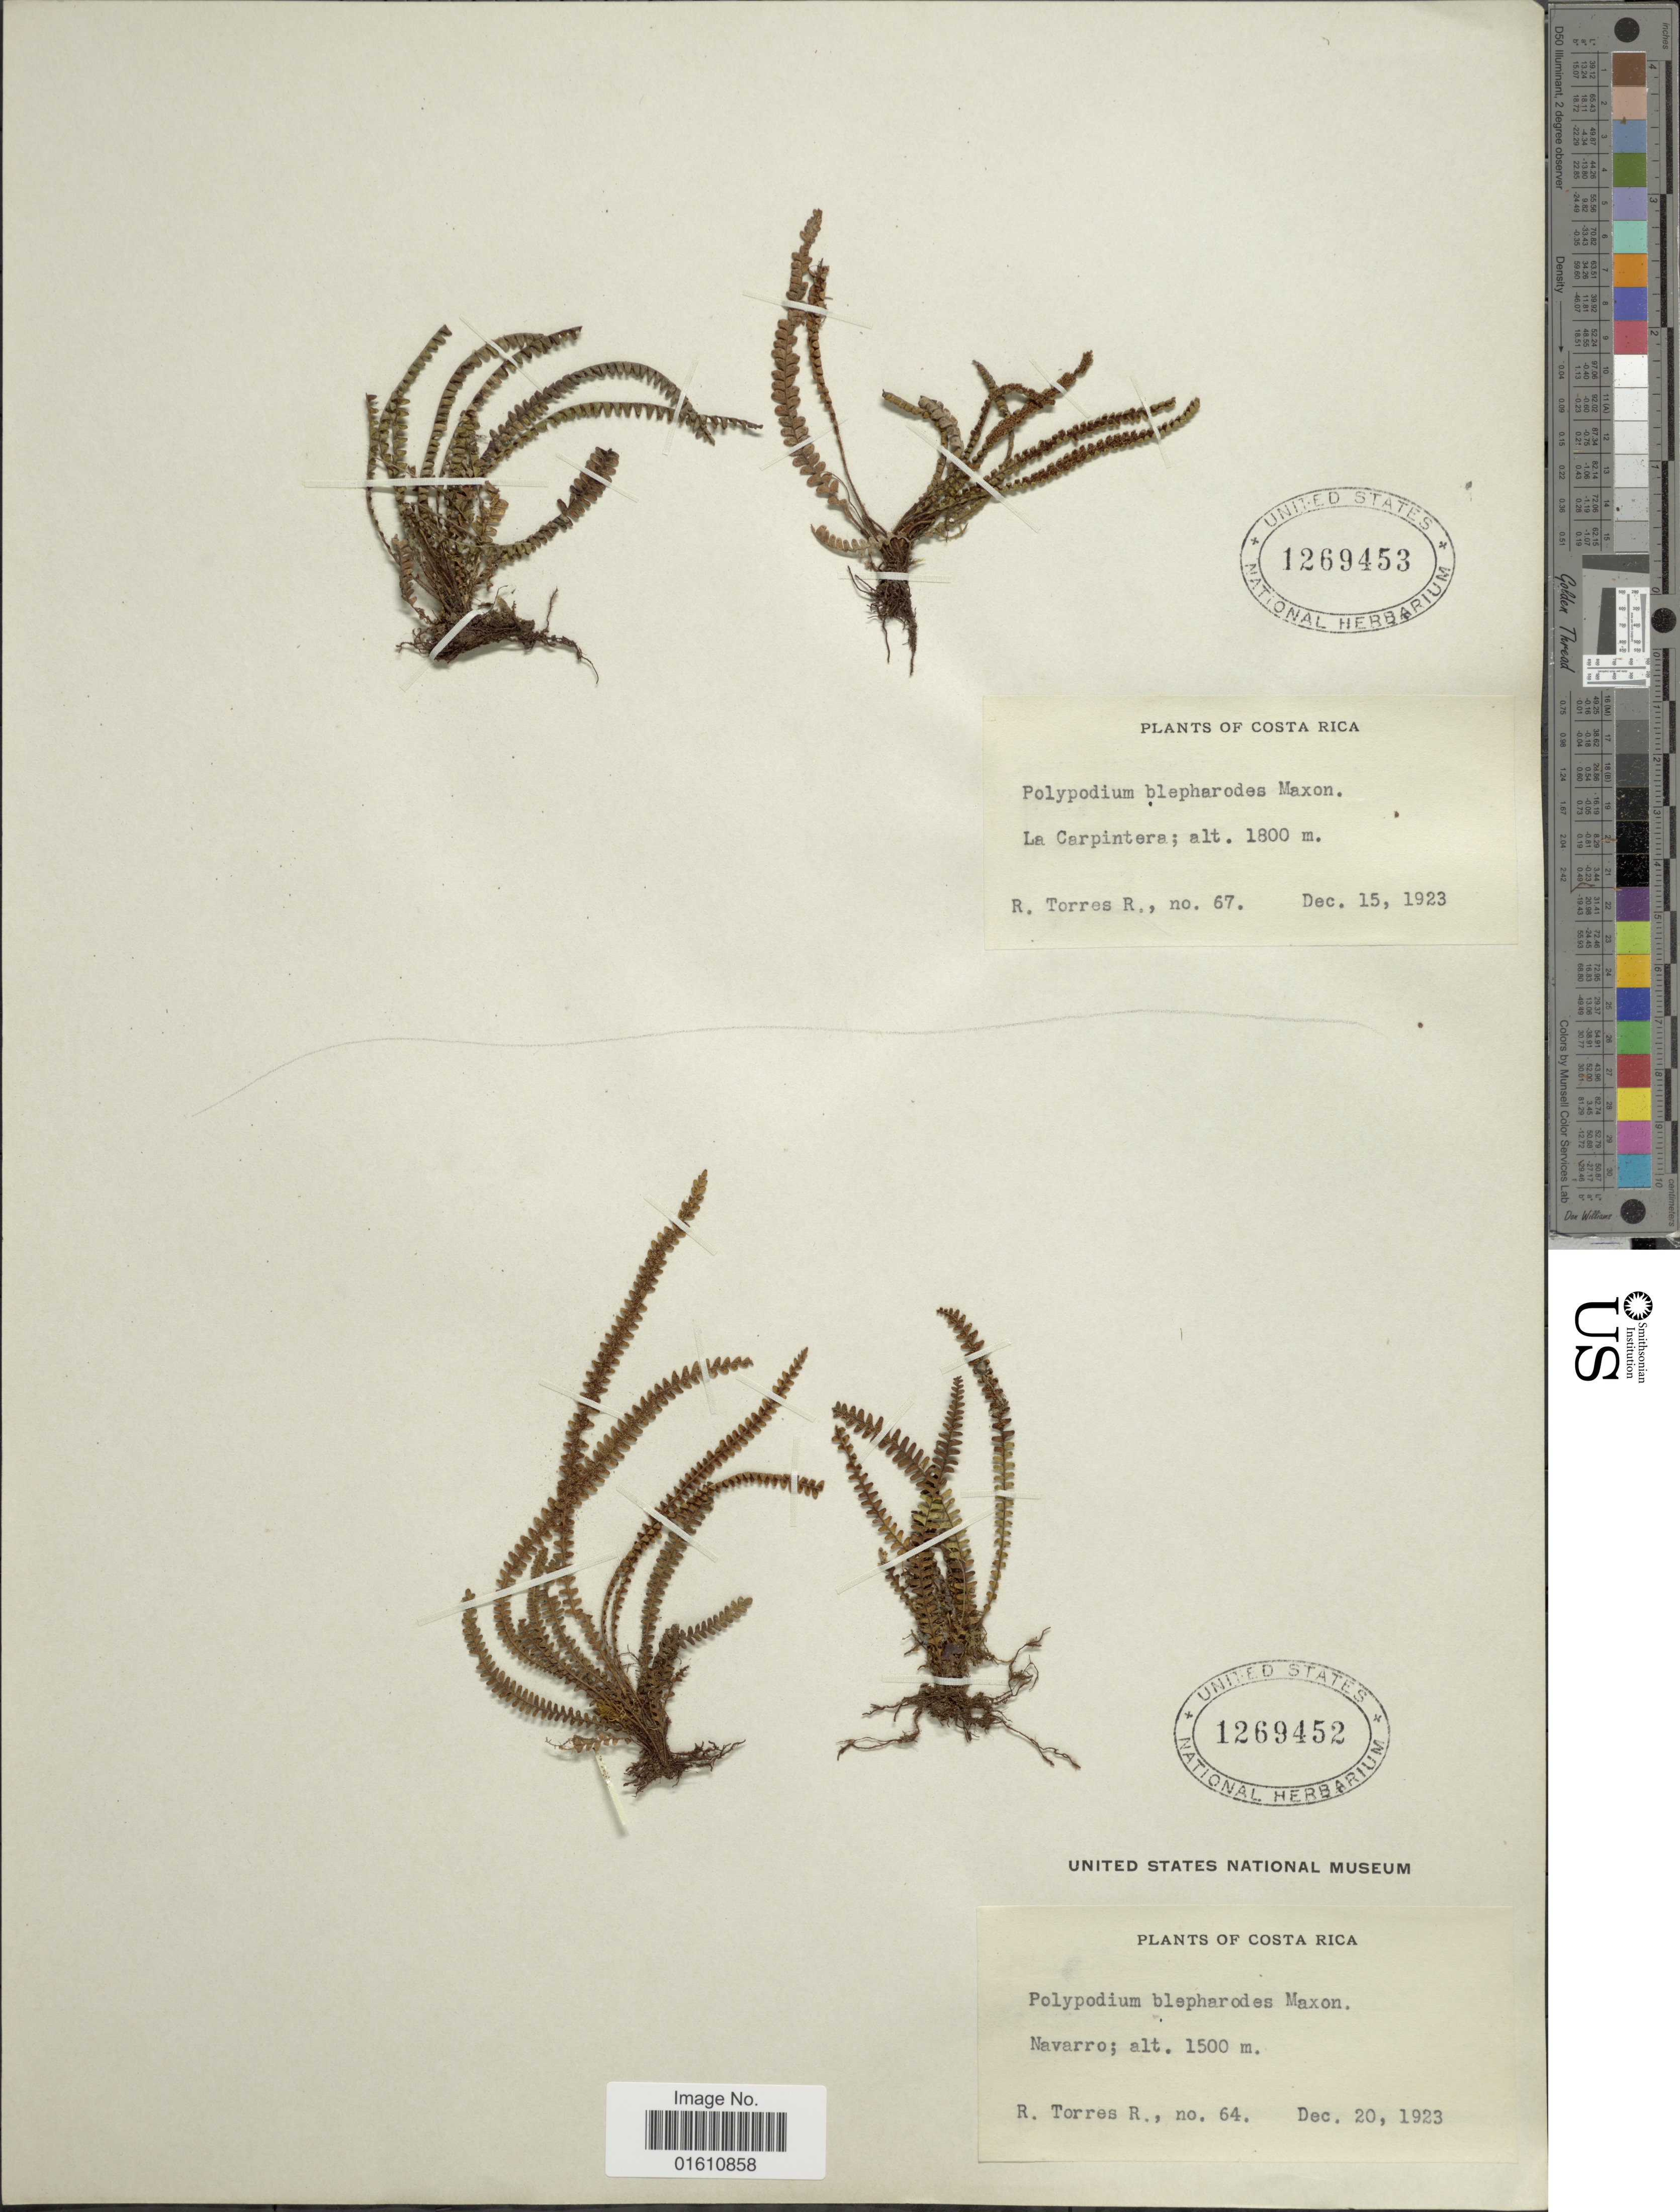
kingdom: Plantae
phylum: Tracheophyta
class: Polypodiopsida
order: Polypodiales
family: Polypodiaceae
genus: Moranopteris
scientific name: Moranopteris taenifolia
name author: (Jenman) R. Y. Hirai & J. Prado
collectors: R. Torres R.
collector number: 64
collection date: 1923-12-20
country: Costa Rica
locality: Navarro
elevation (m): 1500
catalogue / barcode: US 1269452-2